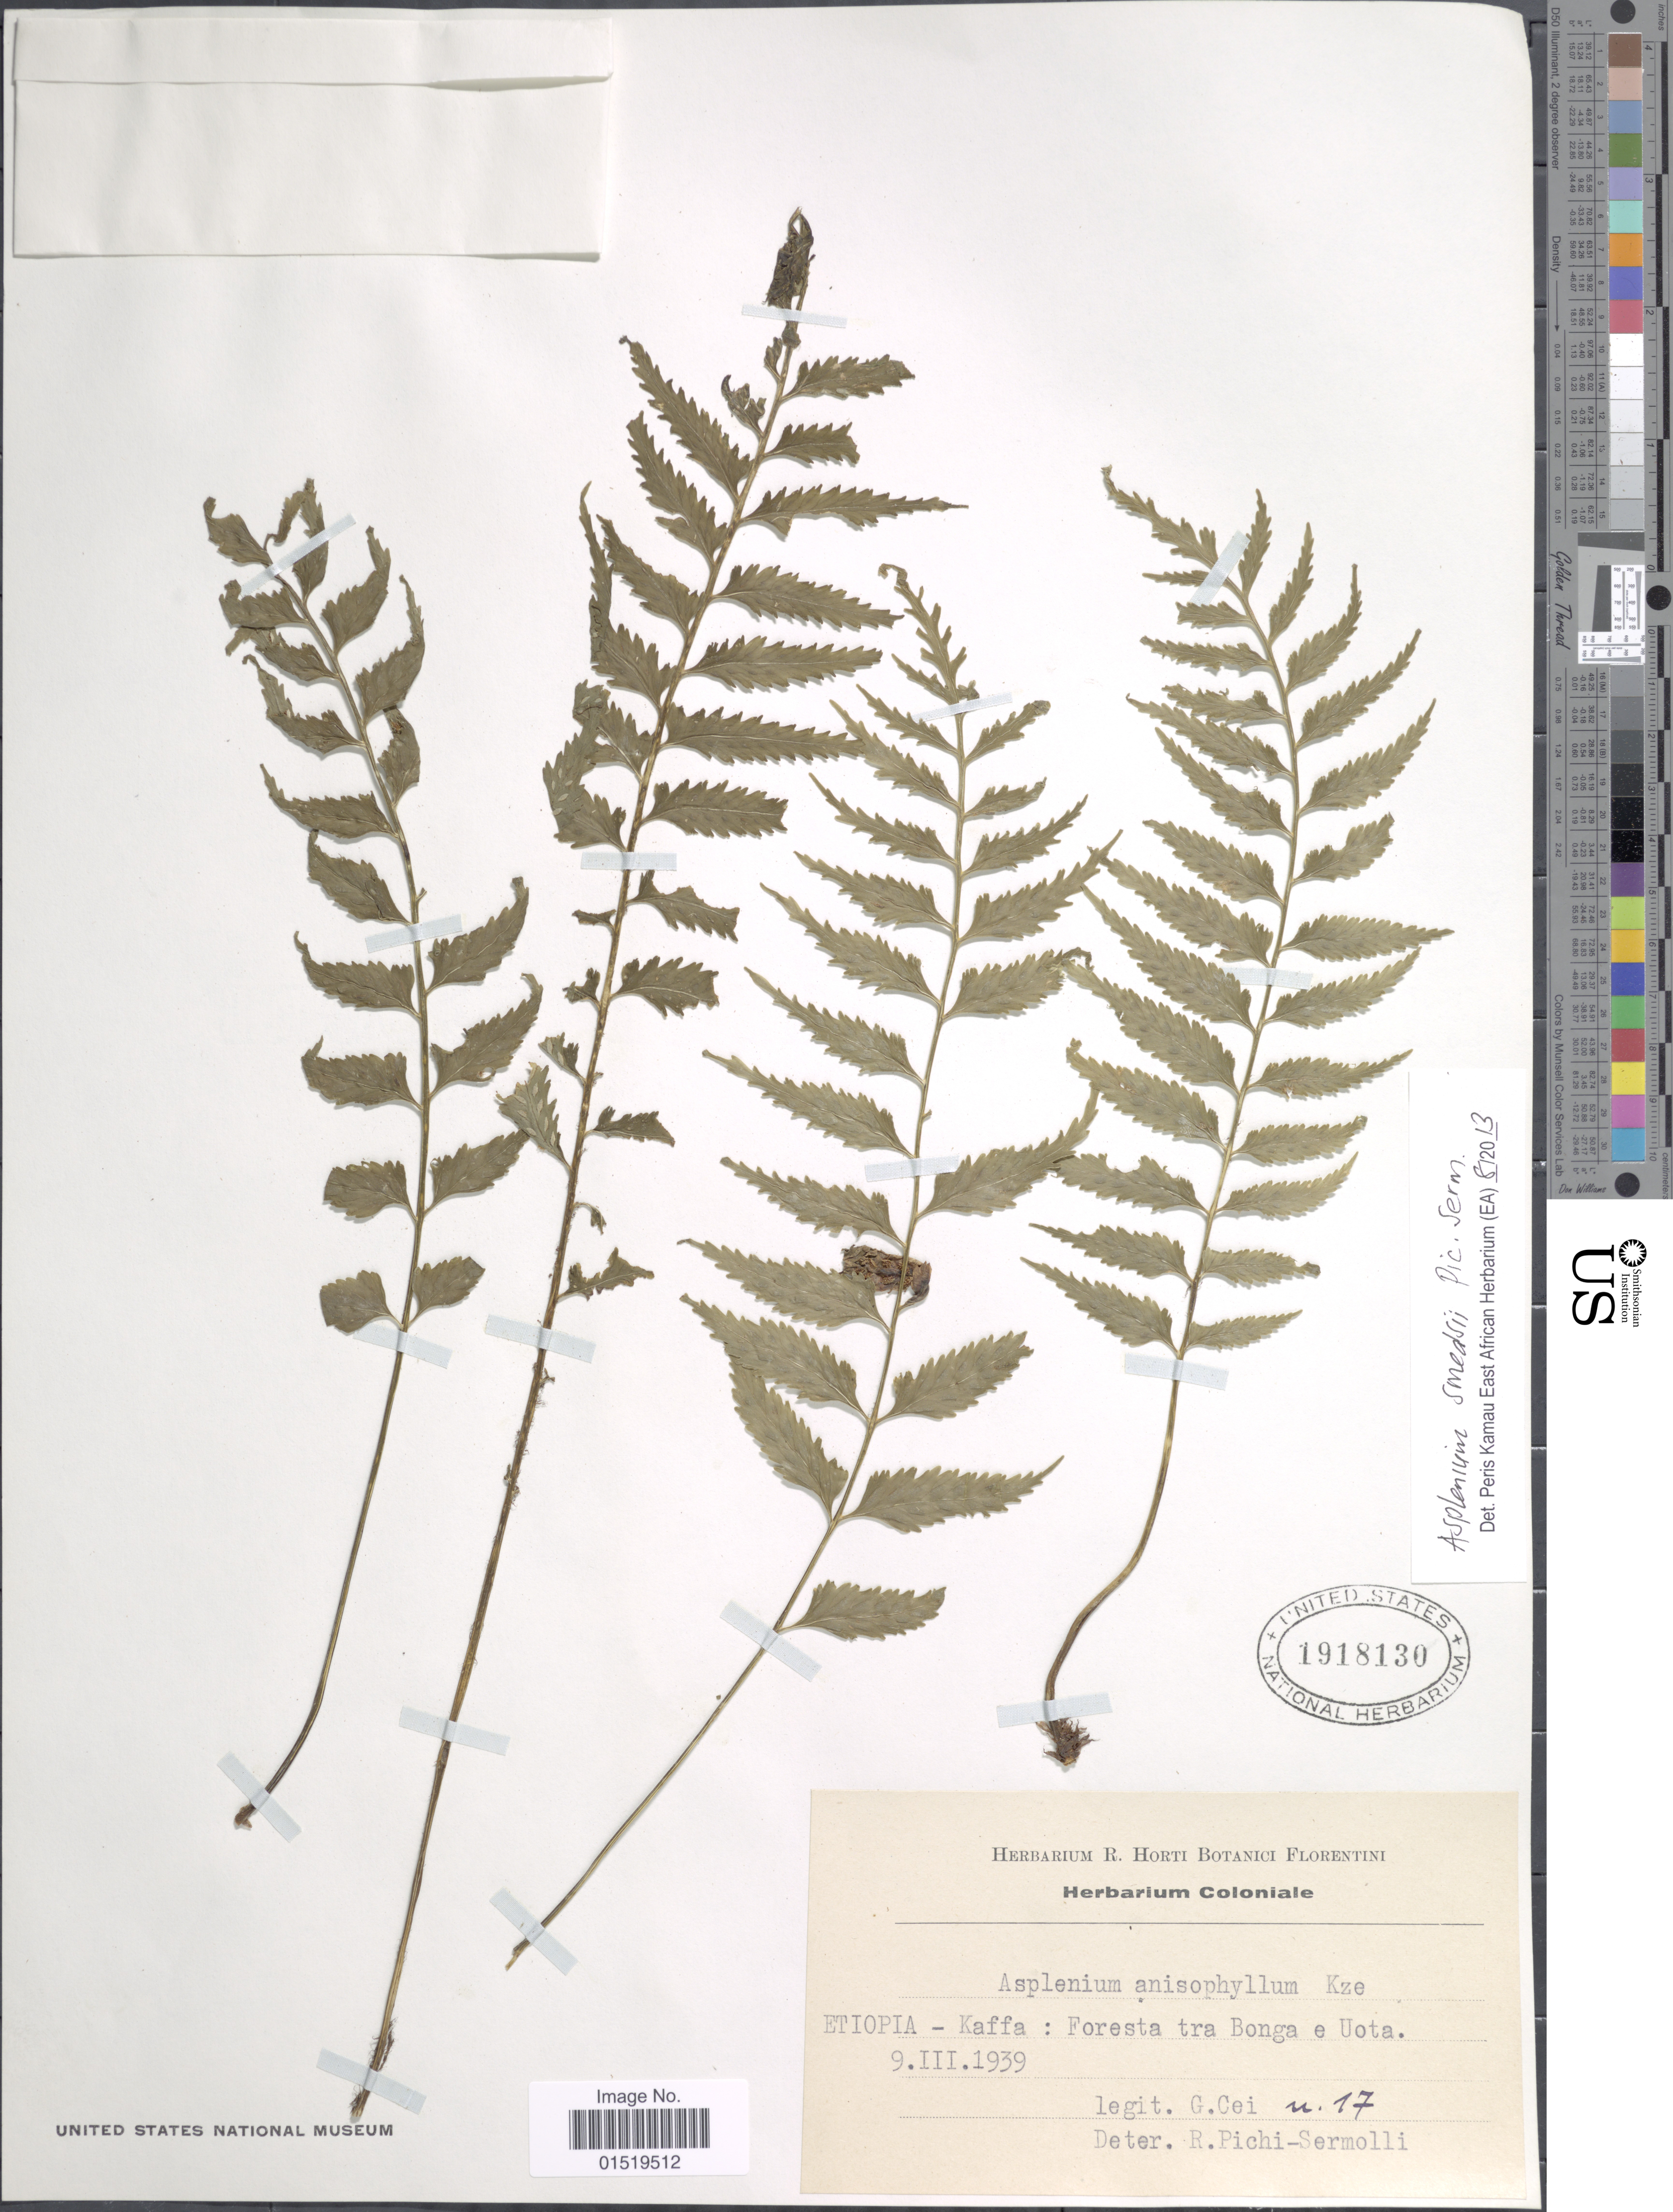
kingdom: Plantae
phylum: Tracheophyta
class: Polypodiopsida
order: Polypodiales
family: Aspleniaceae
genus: Asplenium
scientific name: Asplenium smedsii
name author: Pic. Serm.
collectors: G. Cei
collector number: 17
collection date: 1939-03-09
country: Ethiopia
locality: Kaffa: Foresta tra Bonga e Uota.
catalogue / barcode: US 1918130